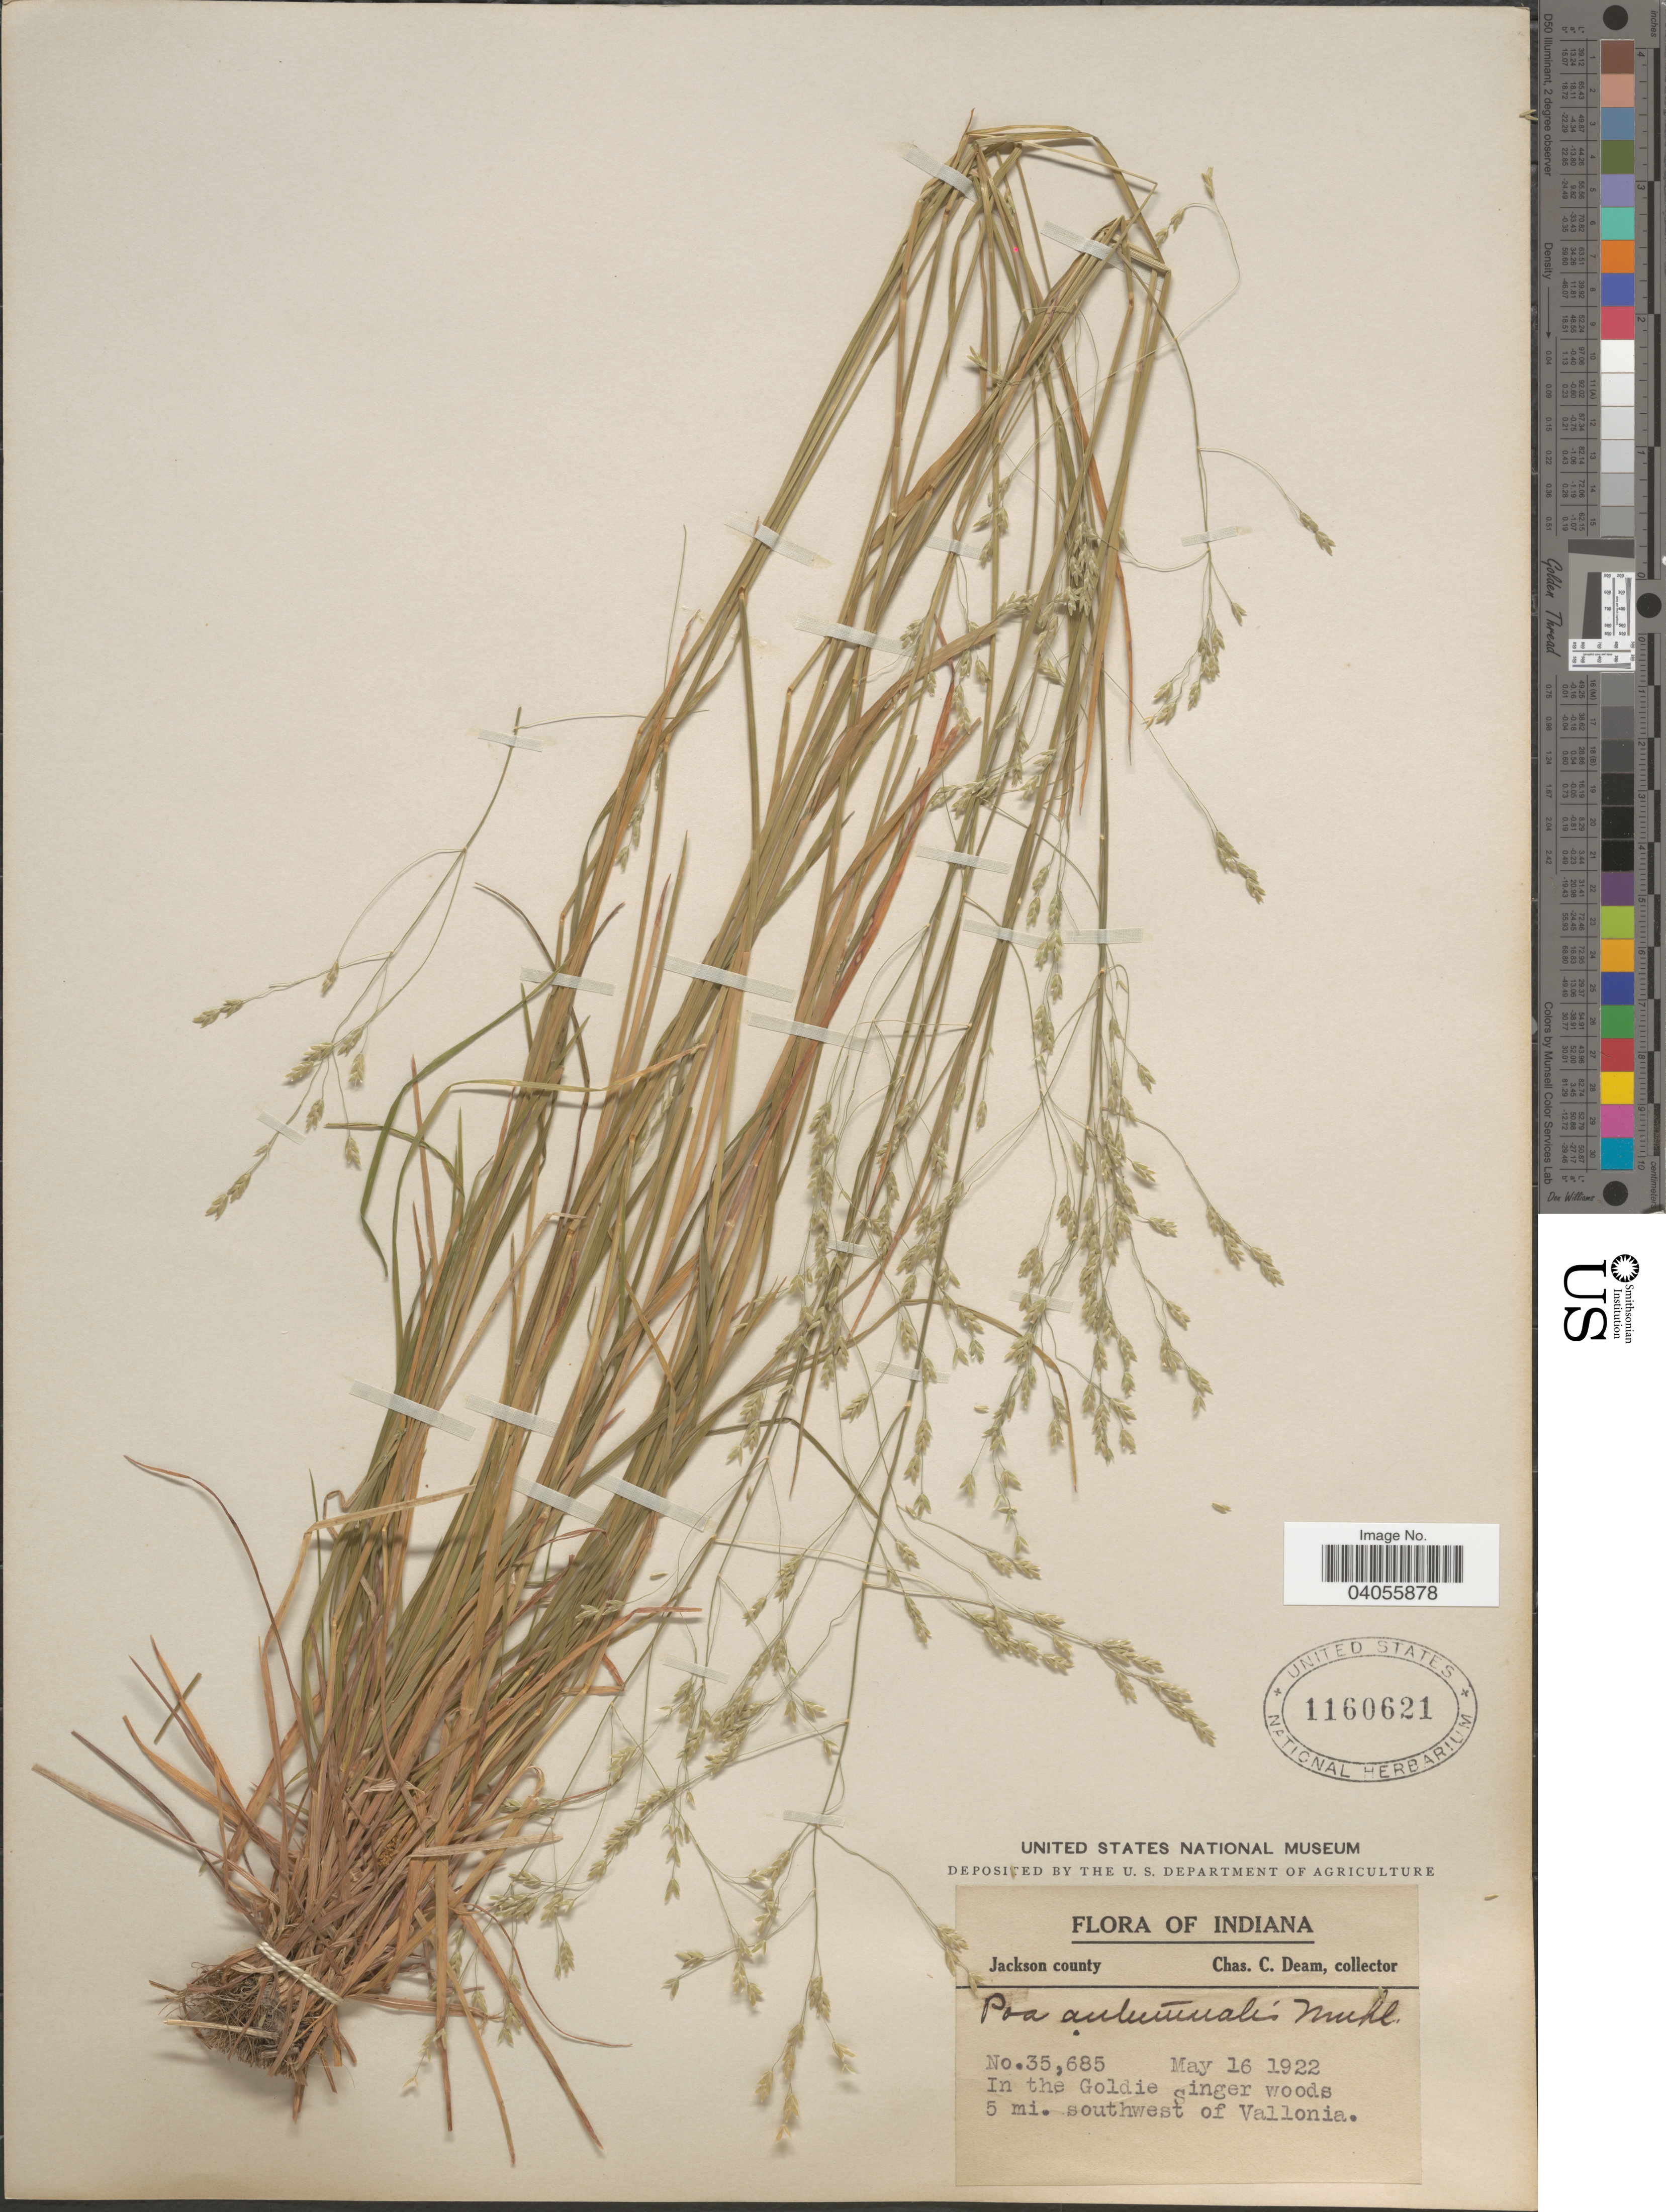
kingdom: Plantae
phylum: Tracheophyta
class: Liliopsida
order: Poales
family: Poaceae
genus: Poa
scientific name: Poa autumnalis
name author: Muhl. ex Elliott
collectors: C. C. Deam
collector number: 35685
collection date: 1922-05-16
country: United States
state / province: Indiana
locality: Jackson county. In the Goldie Singer woods 5 mi. southwest of Vallonia.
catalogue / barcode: US 1160621